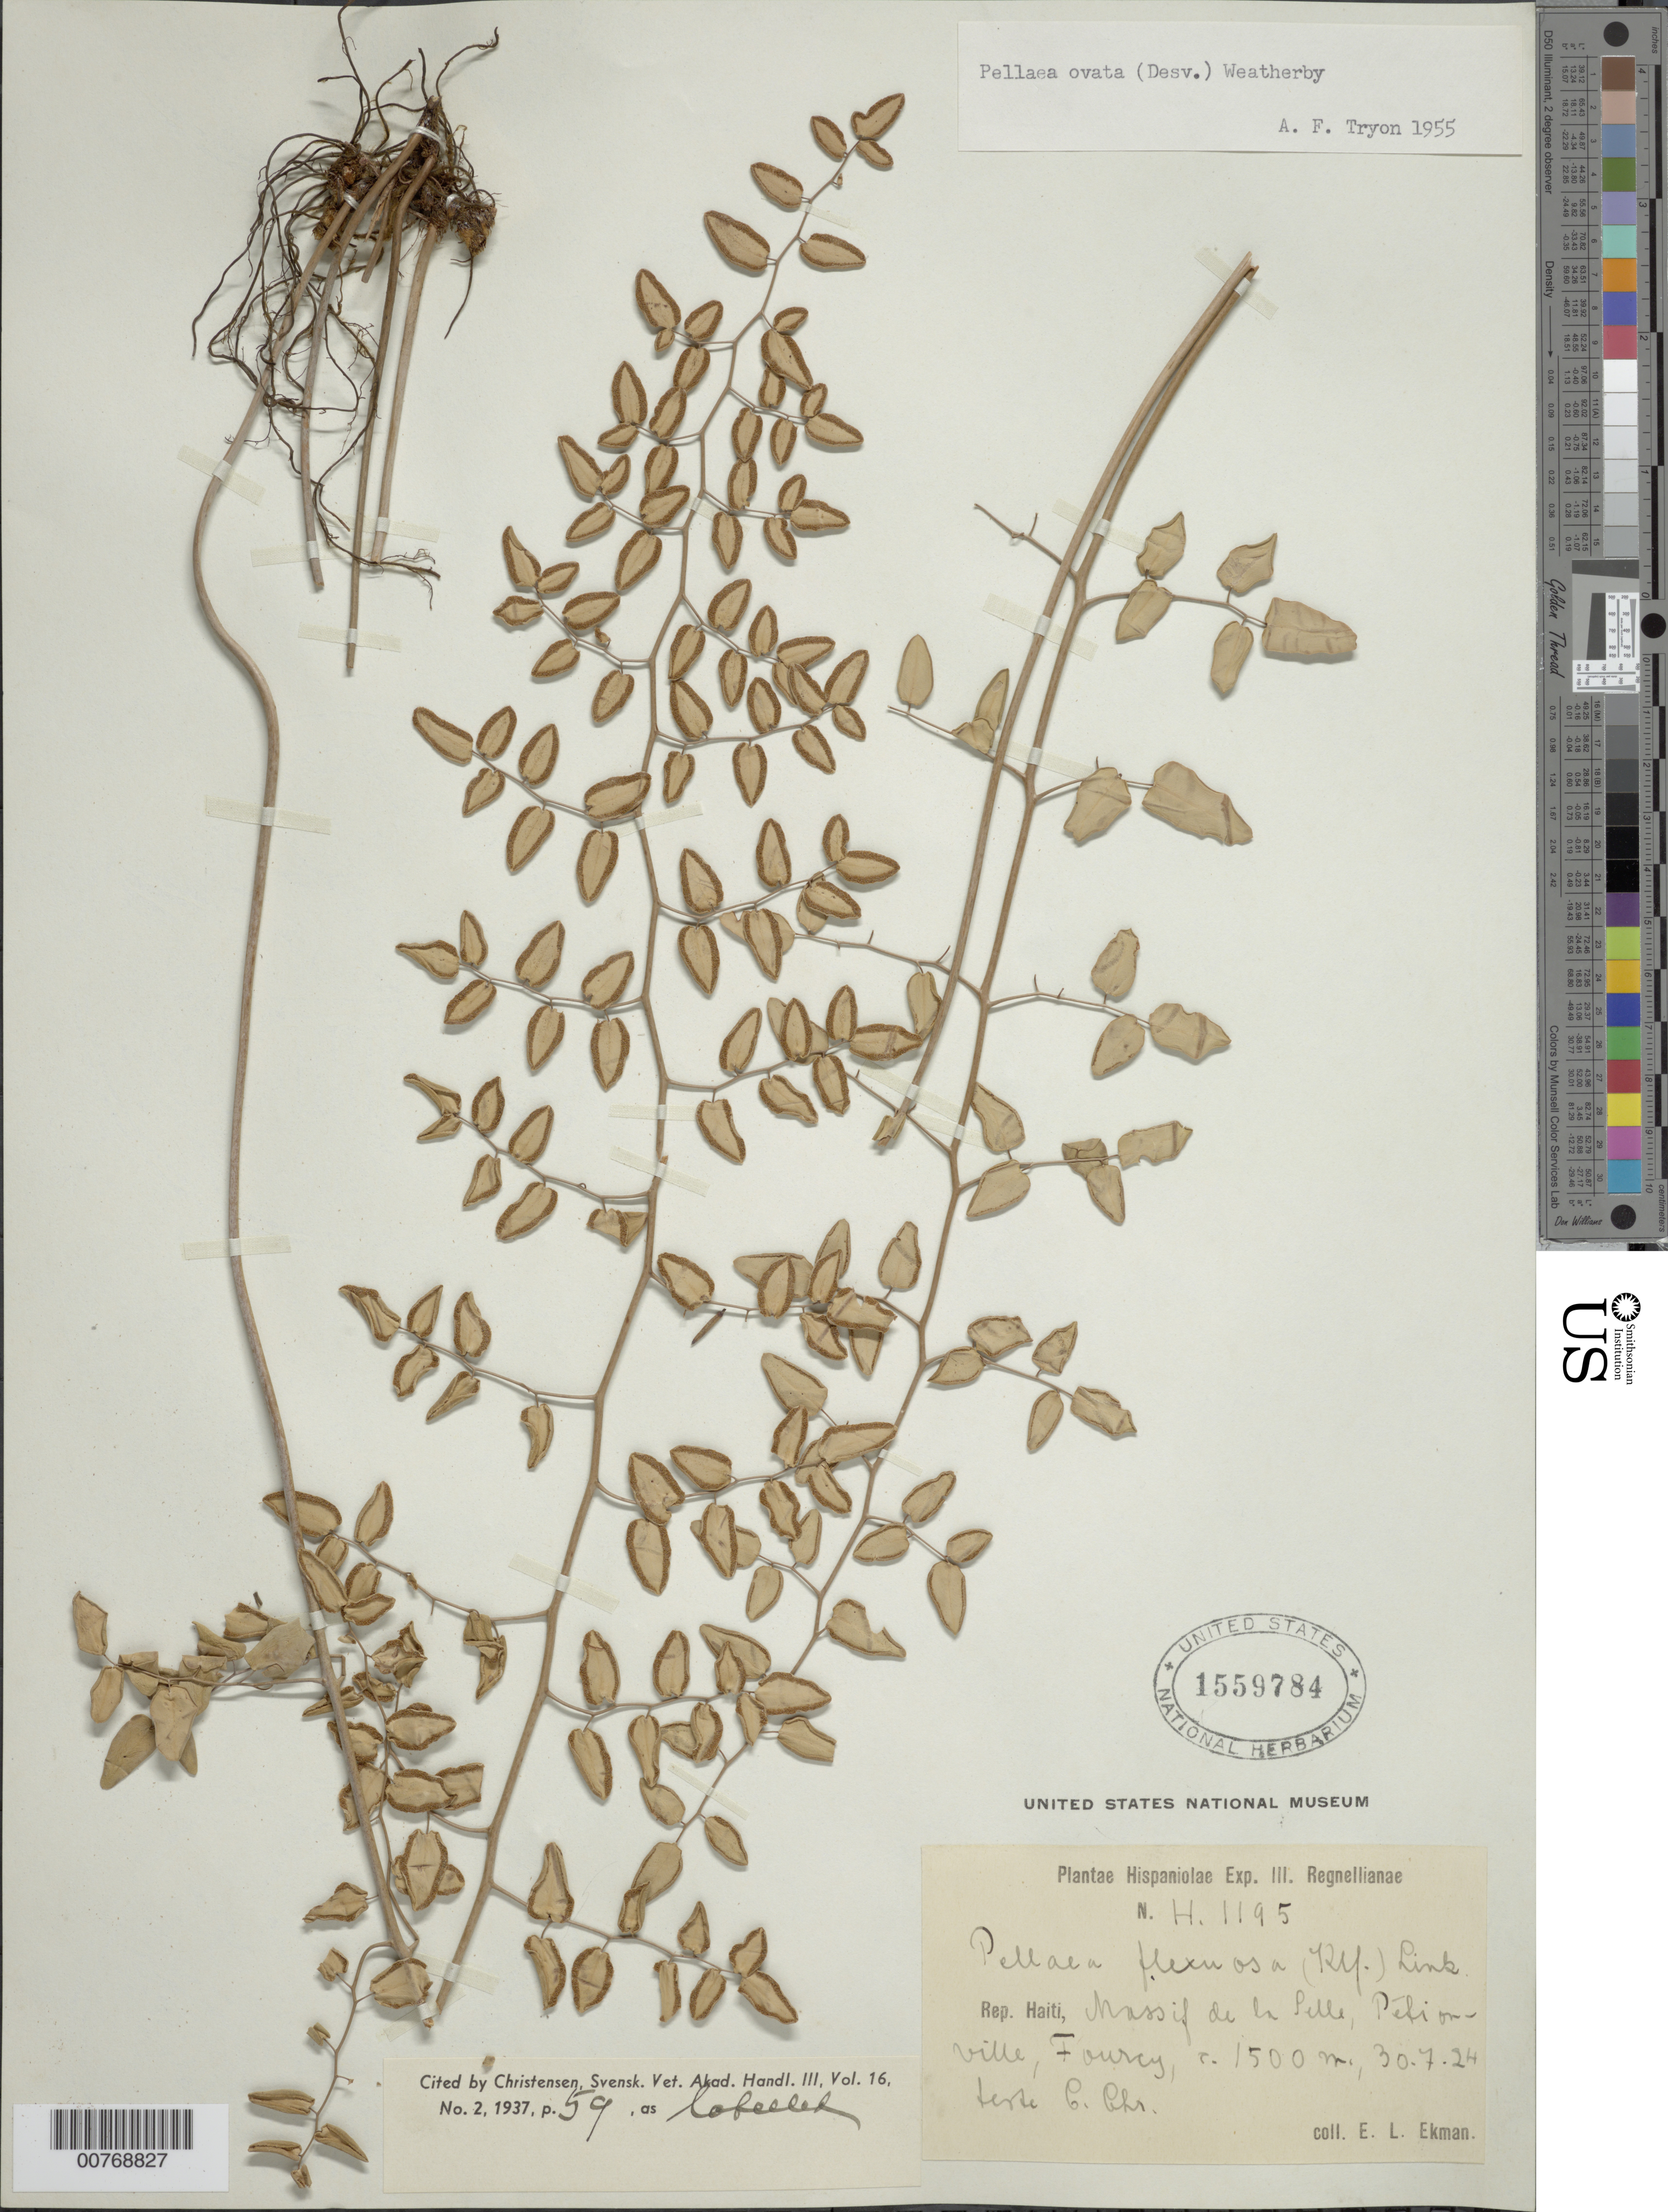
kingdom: Plantae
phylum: Tracheophyta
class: Polypodiopsida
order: Polypodiales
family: Pteridaceae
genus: Pellaea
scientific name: Pellaea ovata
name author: (Desv.) Weath.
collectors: E. L. Ekman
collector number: H 1195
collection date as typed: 30 Jul 1924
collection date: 1924-07-30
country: Haiti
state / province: Ouest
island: Hispaniola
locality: Massif de la Selle, Pédionville, Furcy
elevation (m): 1500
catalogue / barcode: US 1559784